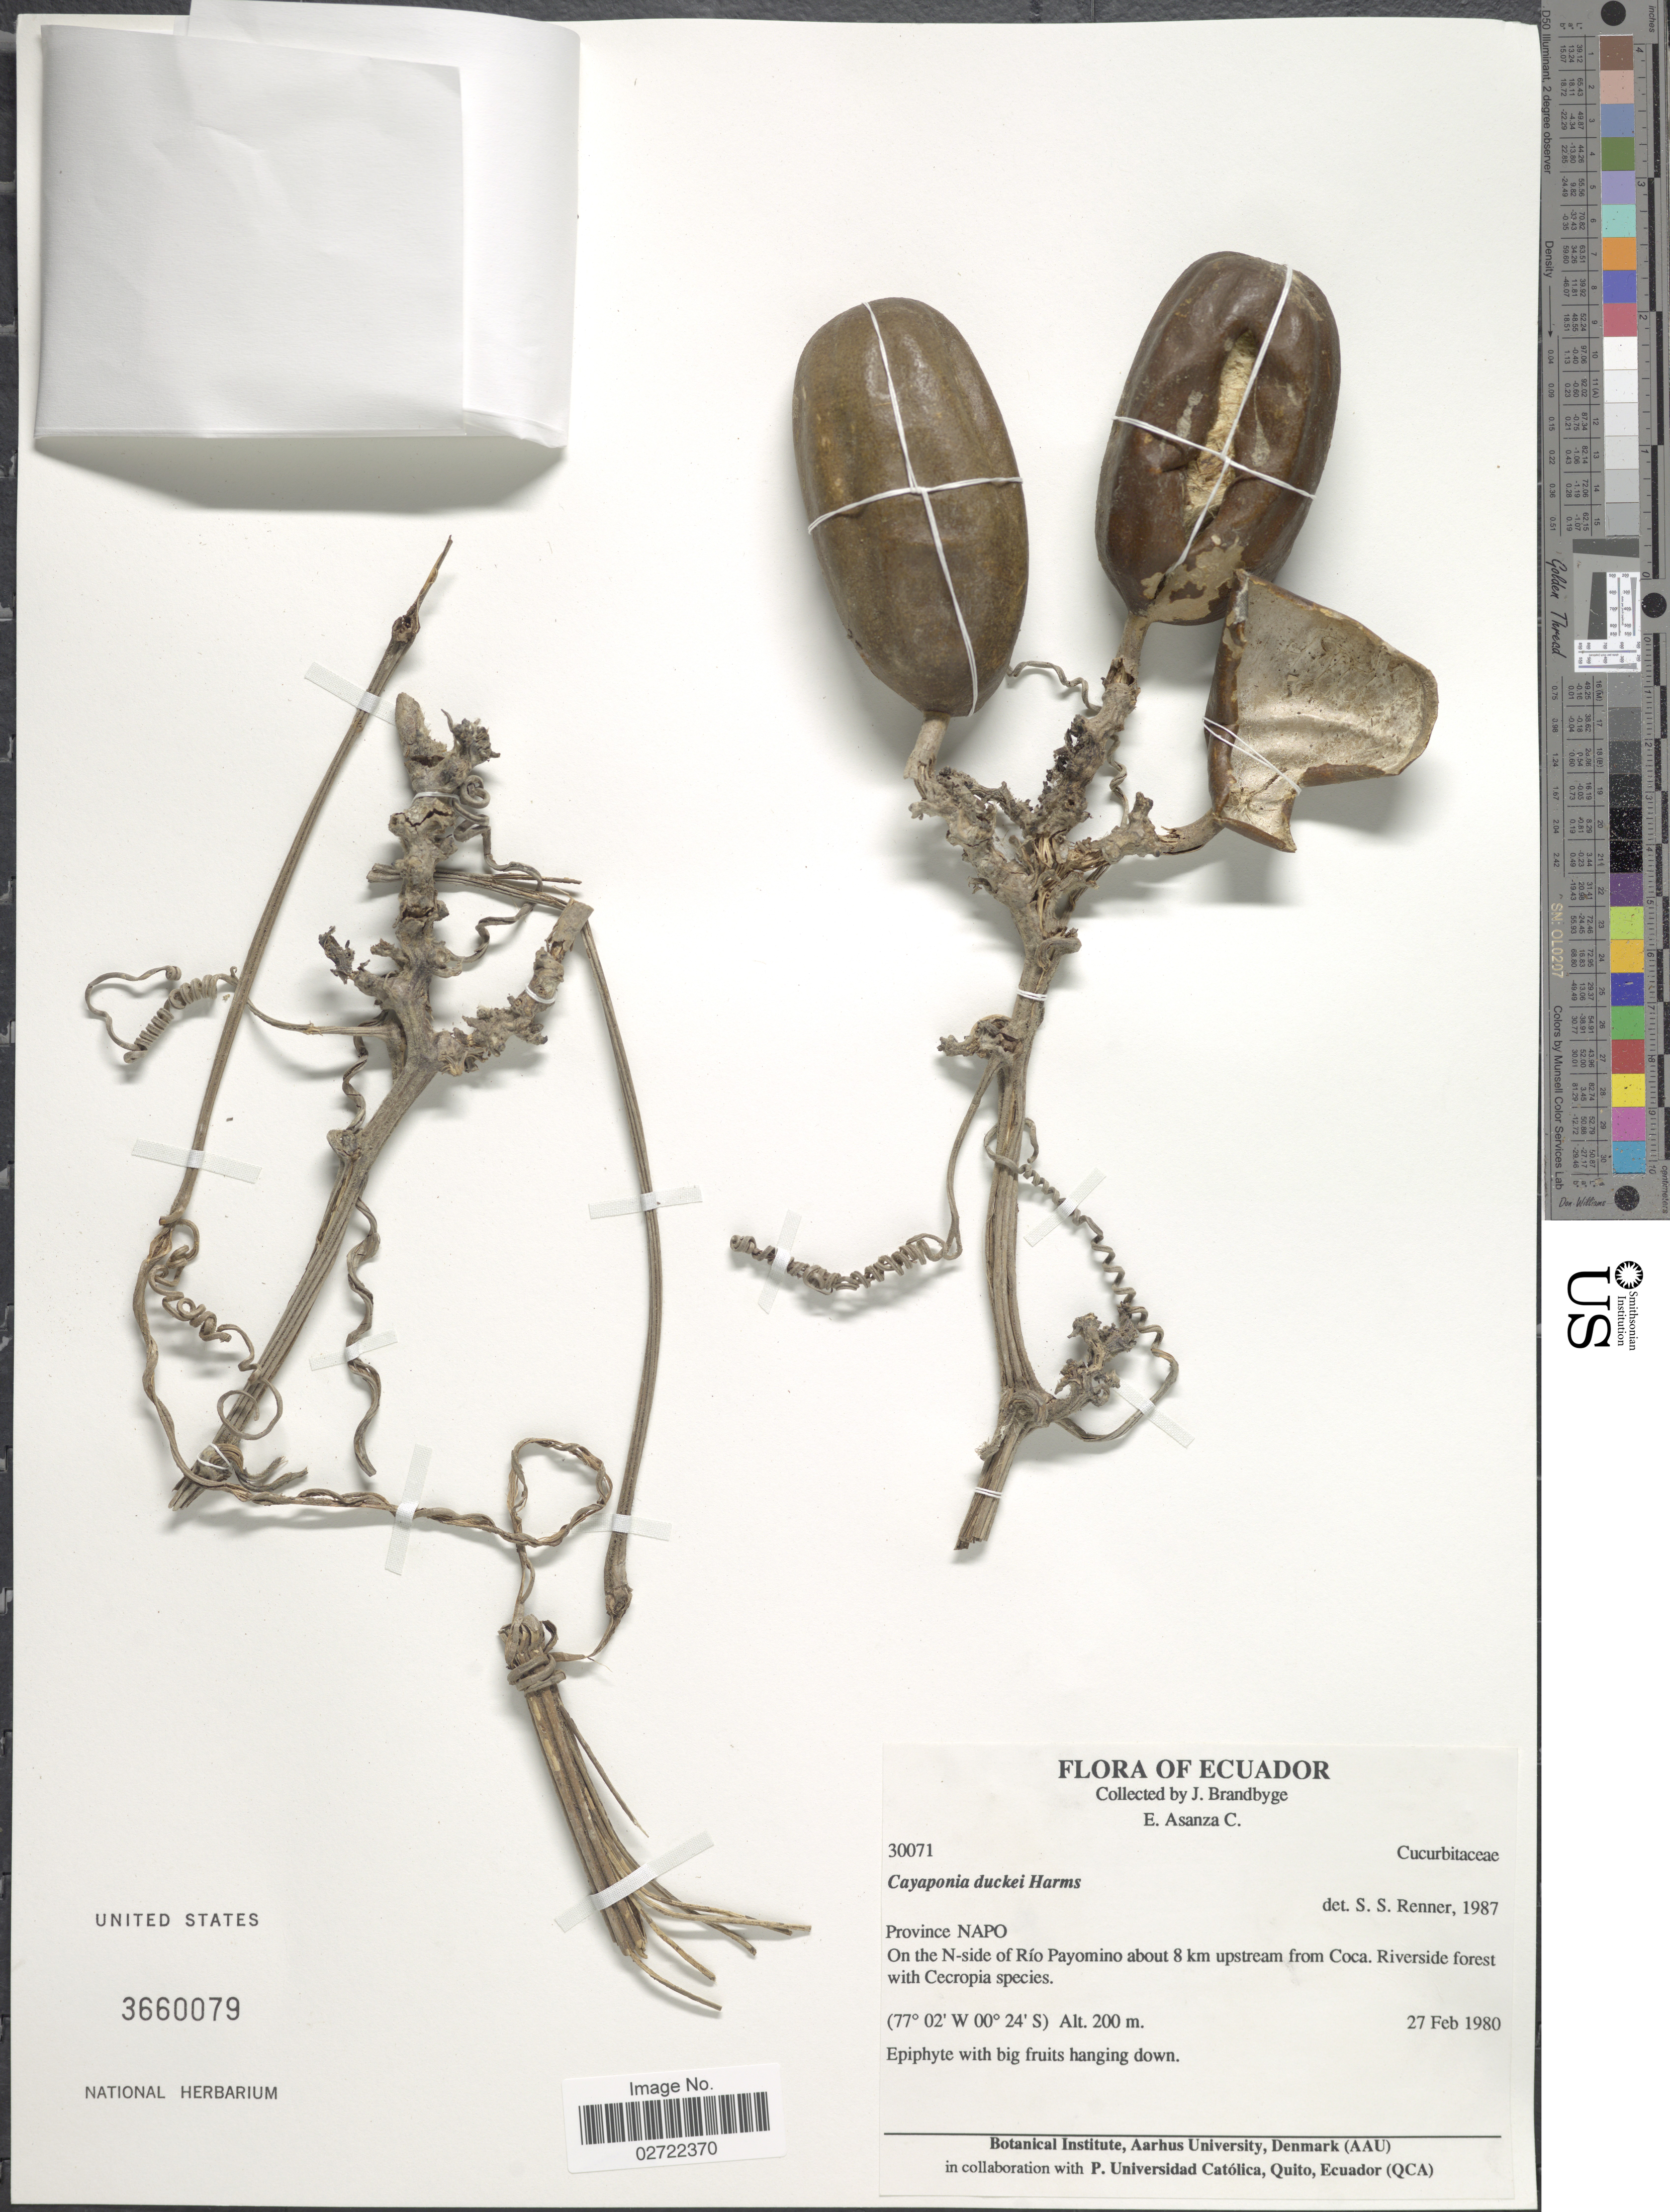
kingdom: Plantae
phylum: Tracheophyta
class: Magnoliopsida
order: Cucurbitales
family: Cucurbitaceae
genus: Cayaponia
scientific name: Cayaponia duckei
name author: Harms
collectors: J. Brandbyge & E. Asanza C.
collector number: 30071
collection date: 1980-02-27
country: Ecuador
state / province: Napo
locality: On the N-side of Río Payomino about 8 km upstream from Coca.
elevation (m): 200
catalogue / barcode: US 3660079